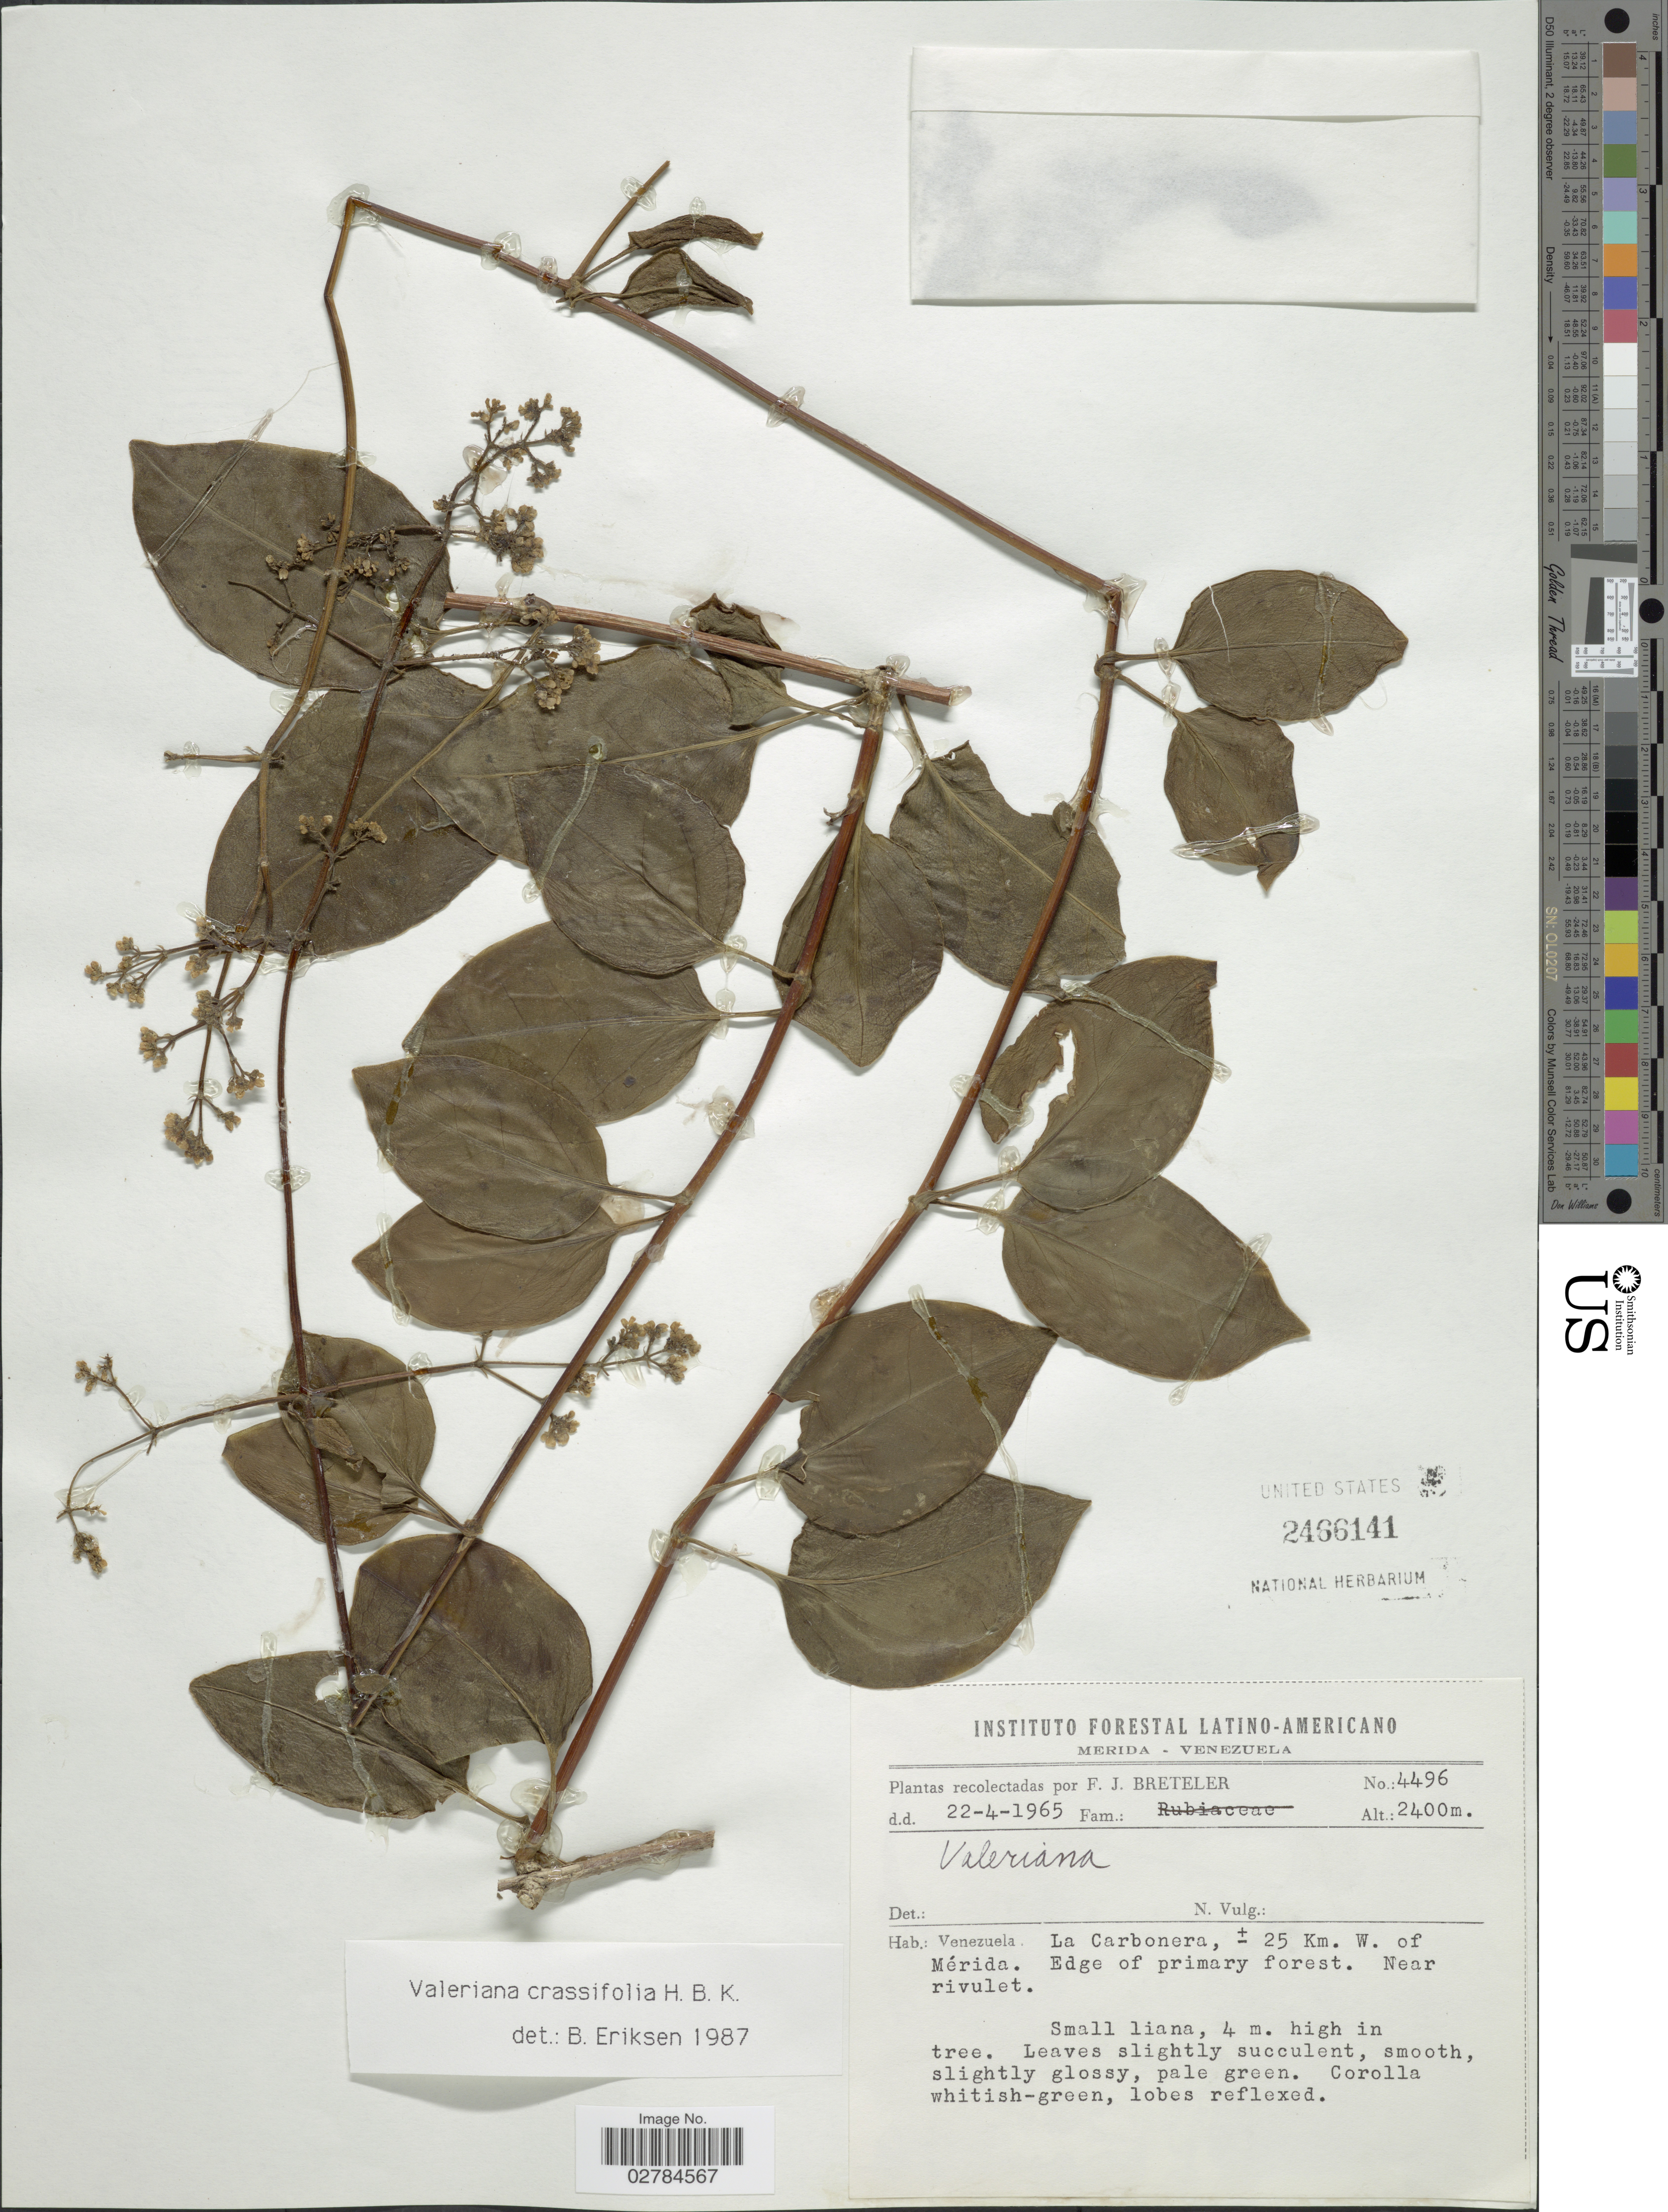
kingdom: Plantae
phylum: Tracheophyta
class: Magnoliopsida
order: Dipsacales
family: Caprifoliaceae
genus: Valeriana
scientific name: Valeriana crassifolia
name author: Kunth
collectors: F. J. Breteler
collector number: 4496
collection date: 1965-04-22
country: Venezuela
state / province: Mérida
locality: La Carbonera, ± 25 Km. W. of Mérida.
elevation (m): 2400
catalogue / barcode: US 2466141